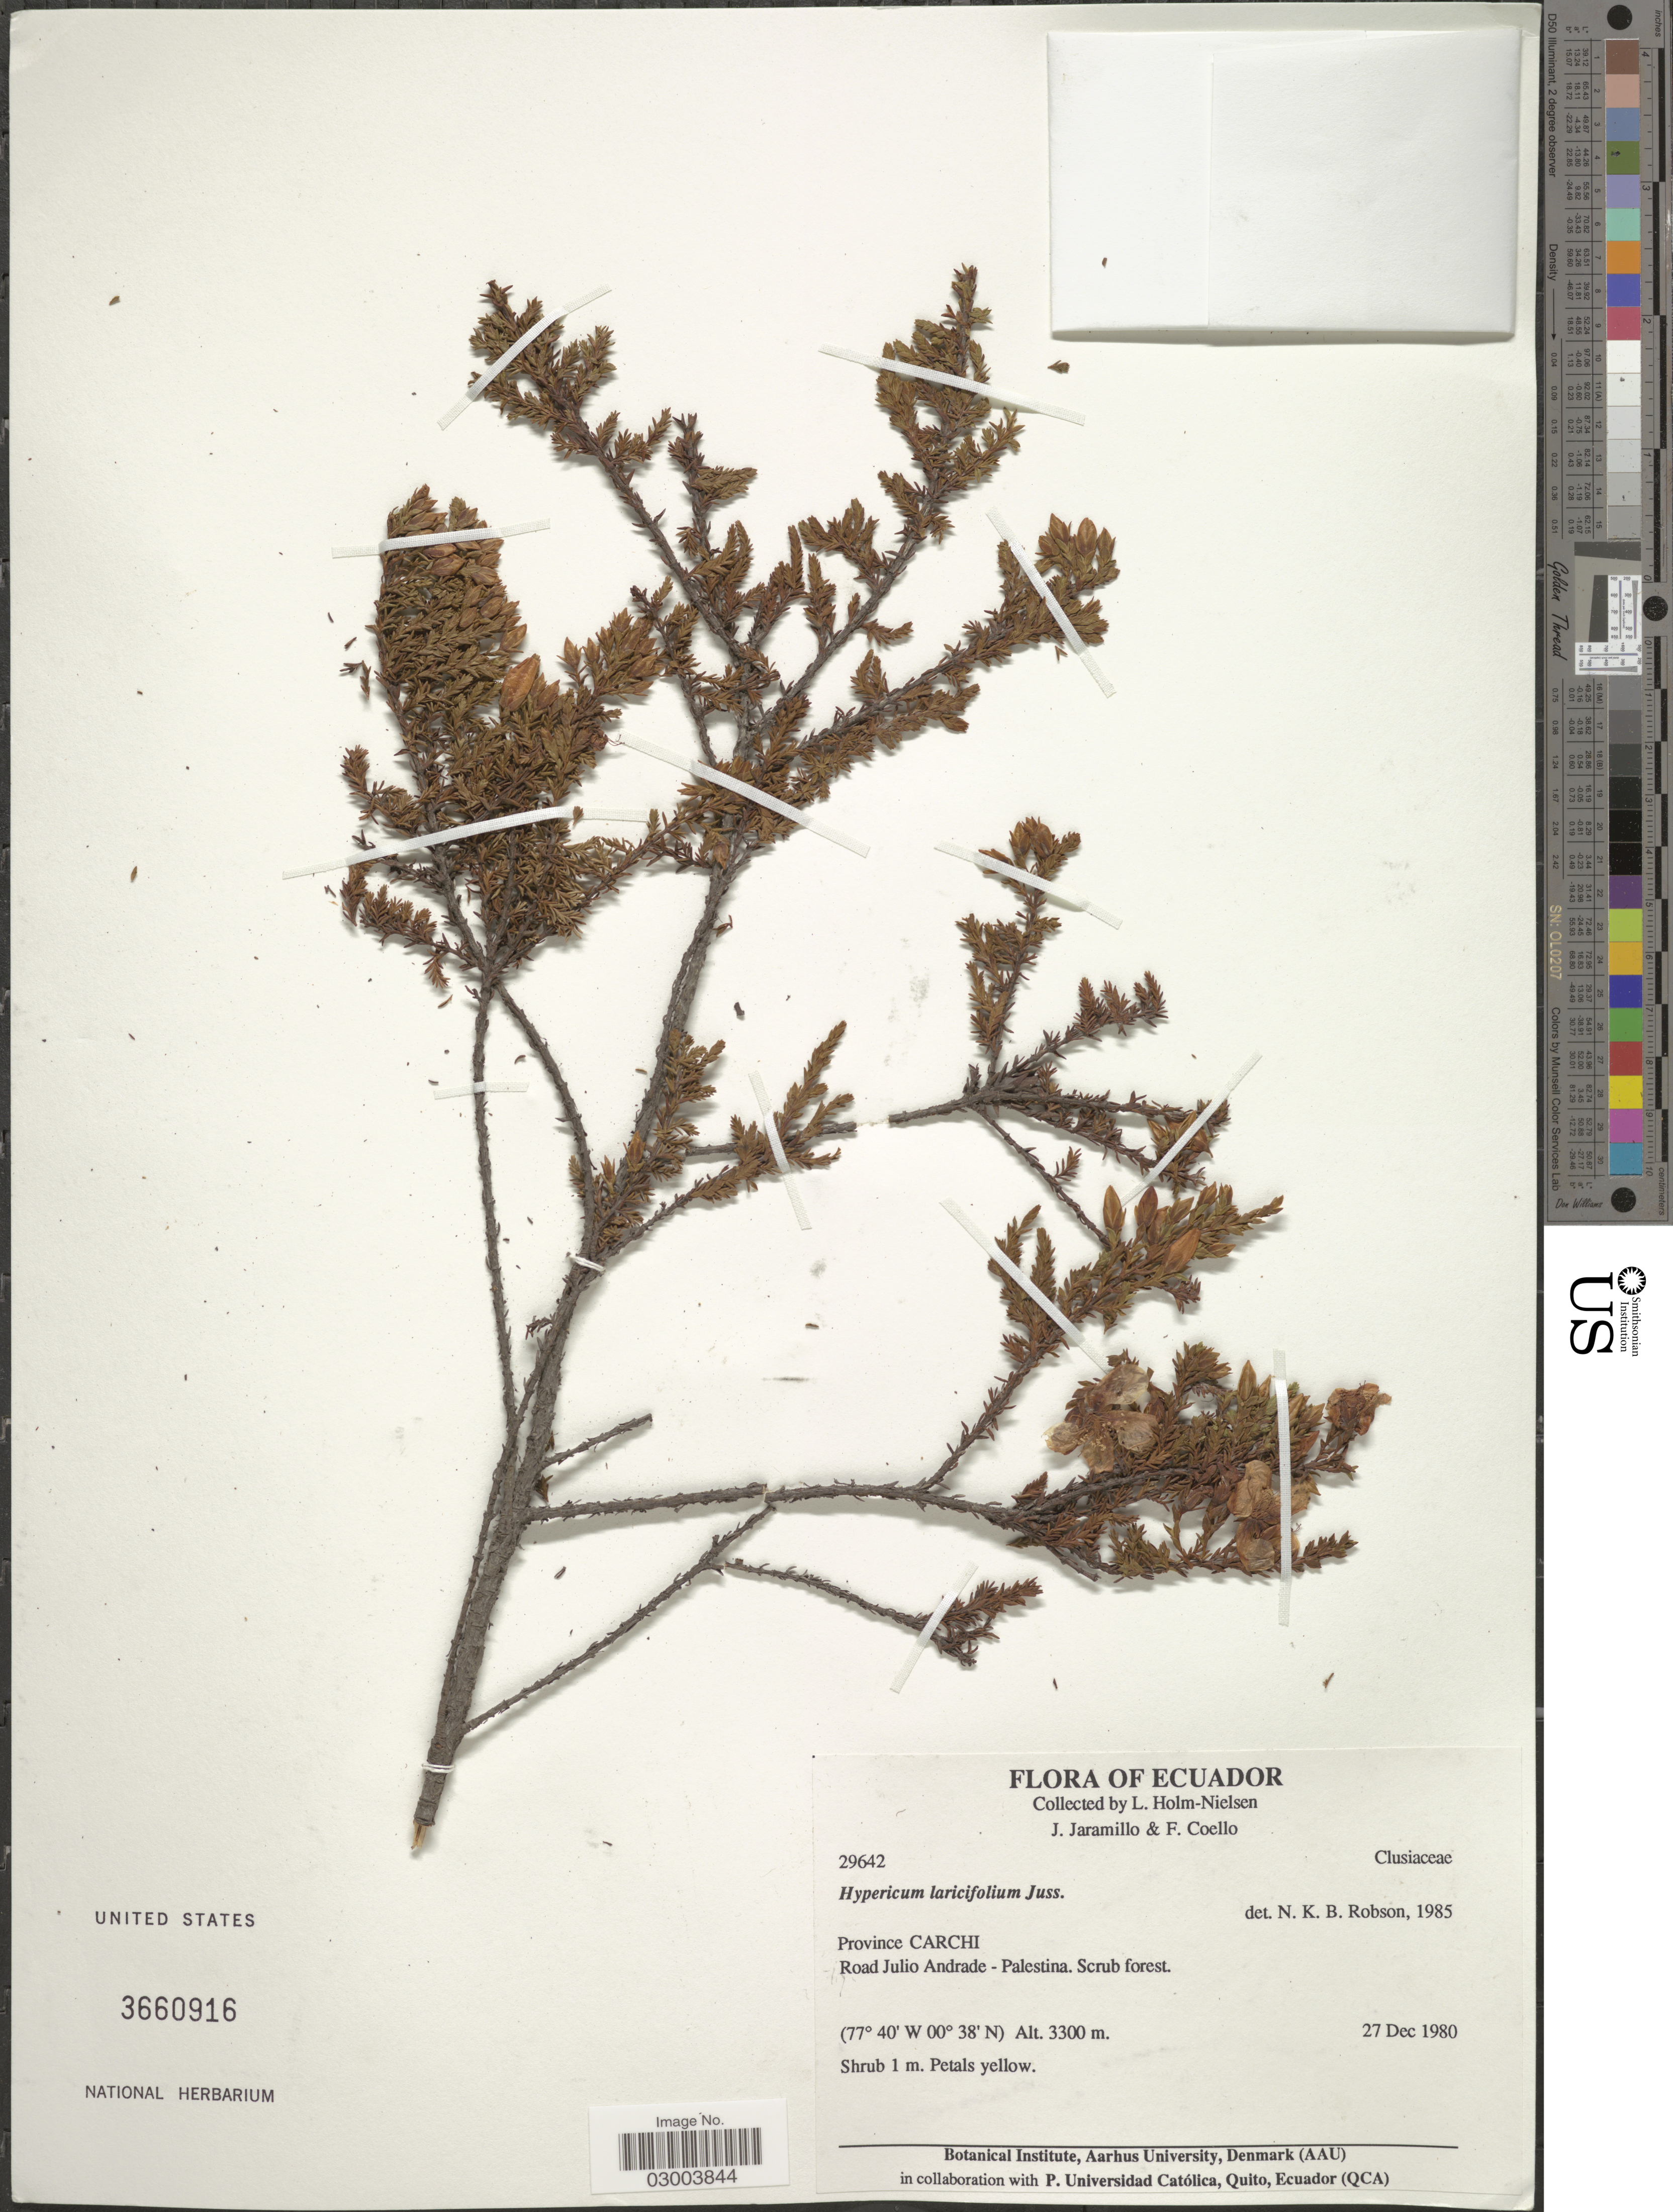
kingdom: Plantae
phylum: Tracheophyta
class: Magnoliopsida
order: Malpighiales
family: Hypericaceae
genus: Hypericum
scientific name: Hypericum laricifolium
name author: Juss.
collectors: L. Holm-Nielsen, J. Jaramillo & F. Coelho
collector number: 29642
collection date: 1980-12-27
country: Ecuador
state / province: Carchi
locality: Road Julio Andrade-Palestina.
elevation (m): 3300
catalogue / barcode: US 3660916